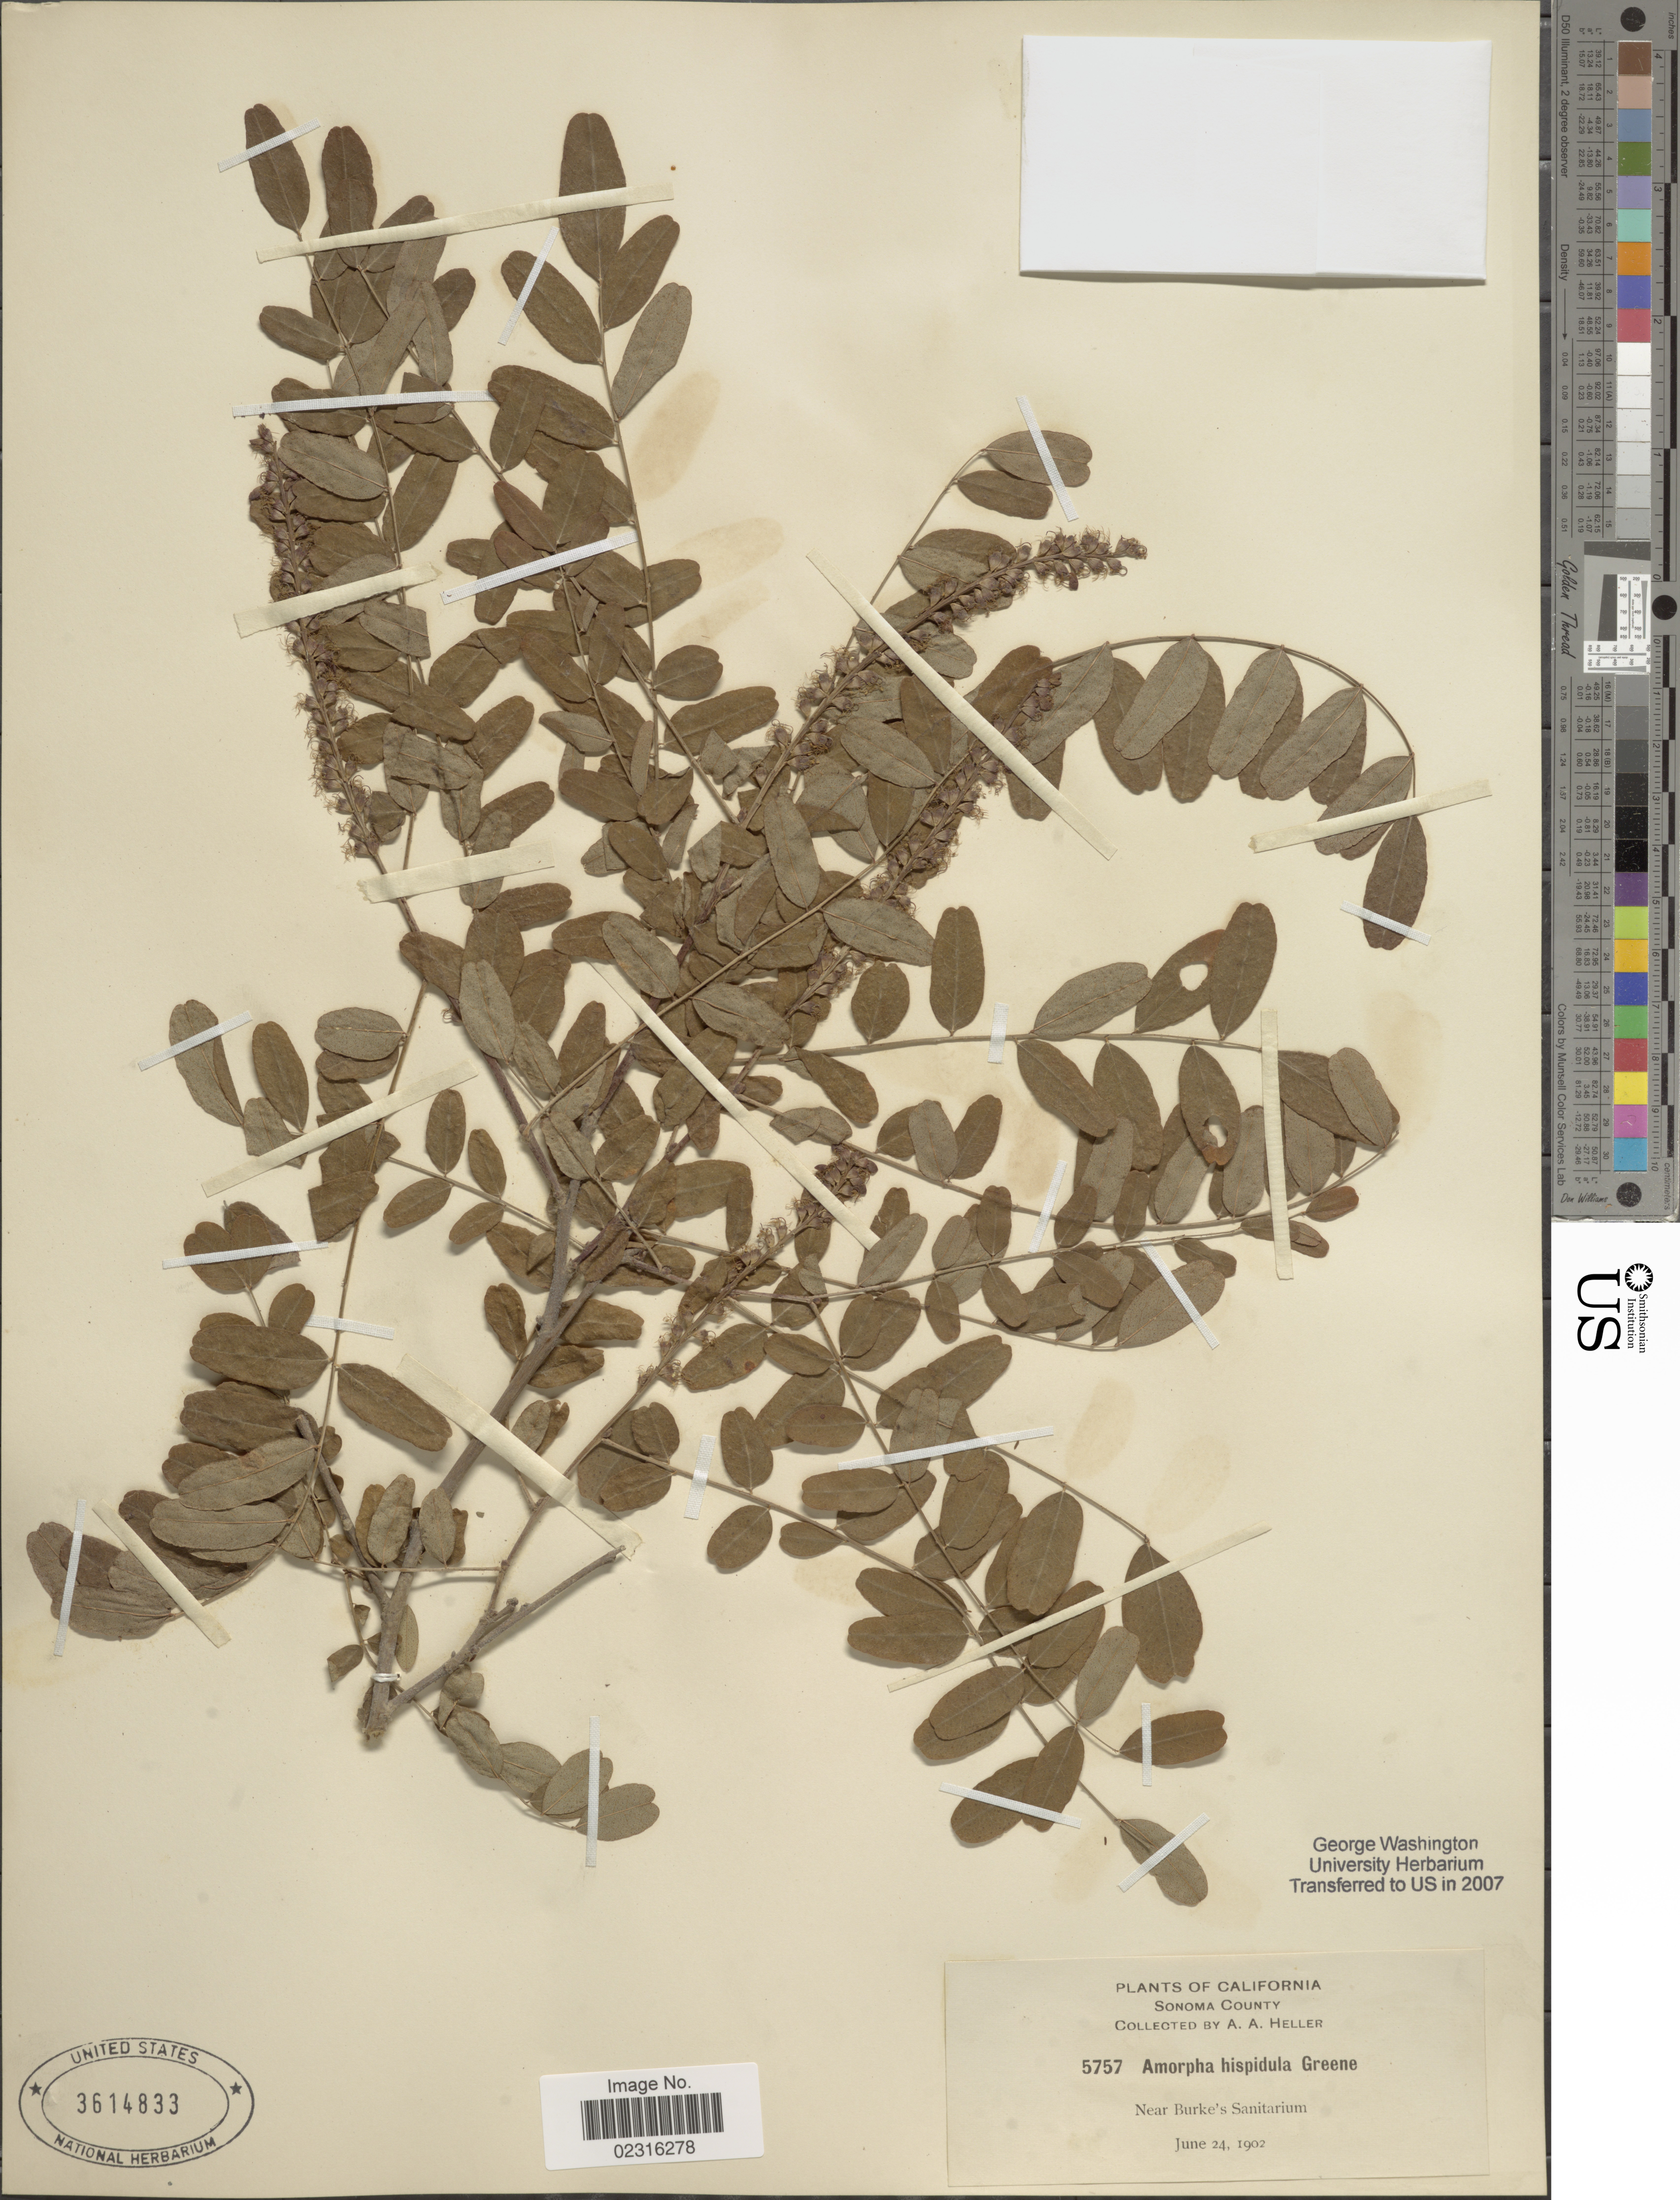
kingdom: Plantae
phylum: Tracheophyta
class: Magnoliopsida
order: Fabales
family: Fabaceae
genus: Amorpha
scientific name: Amorpha hispidula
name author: Greene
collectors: A. A. Heller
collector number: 5757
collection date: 1902-06-24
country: United States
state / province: California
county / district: Sonoma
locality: Sonoma County, near Burk's Sanitarium.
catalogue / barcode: US 3614833